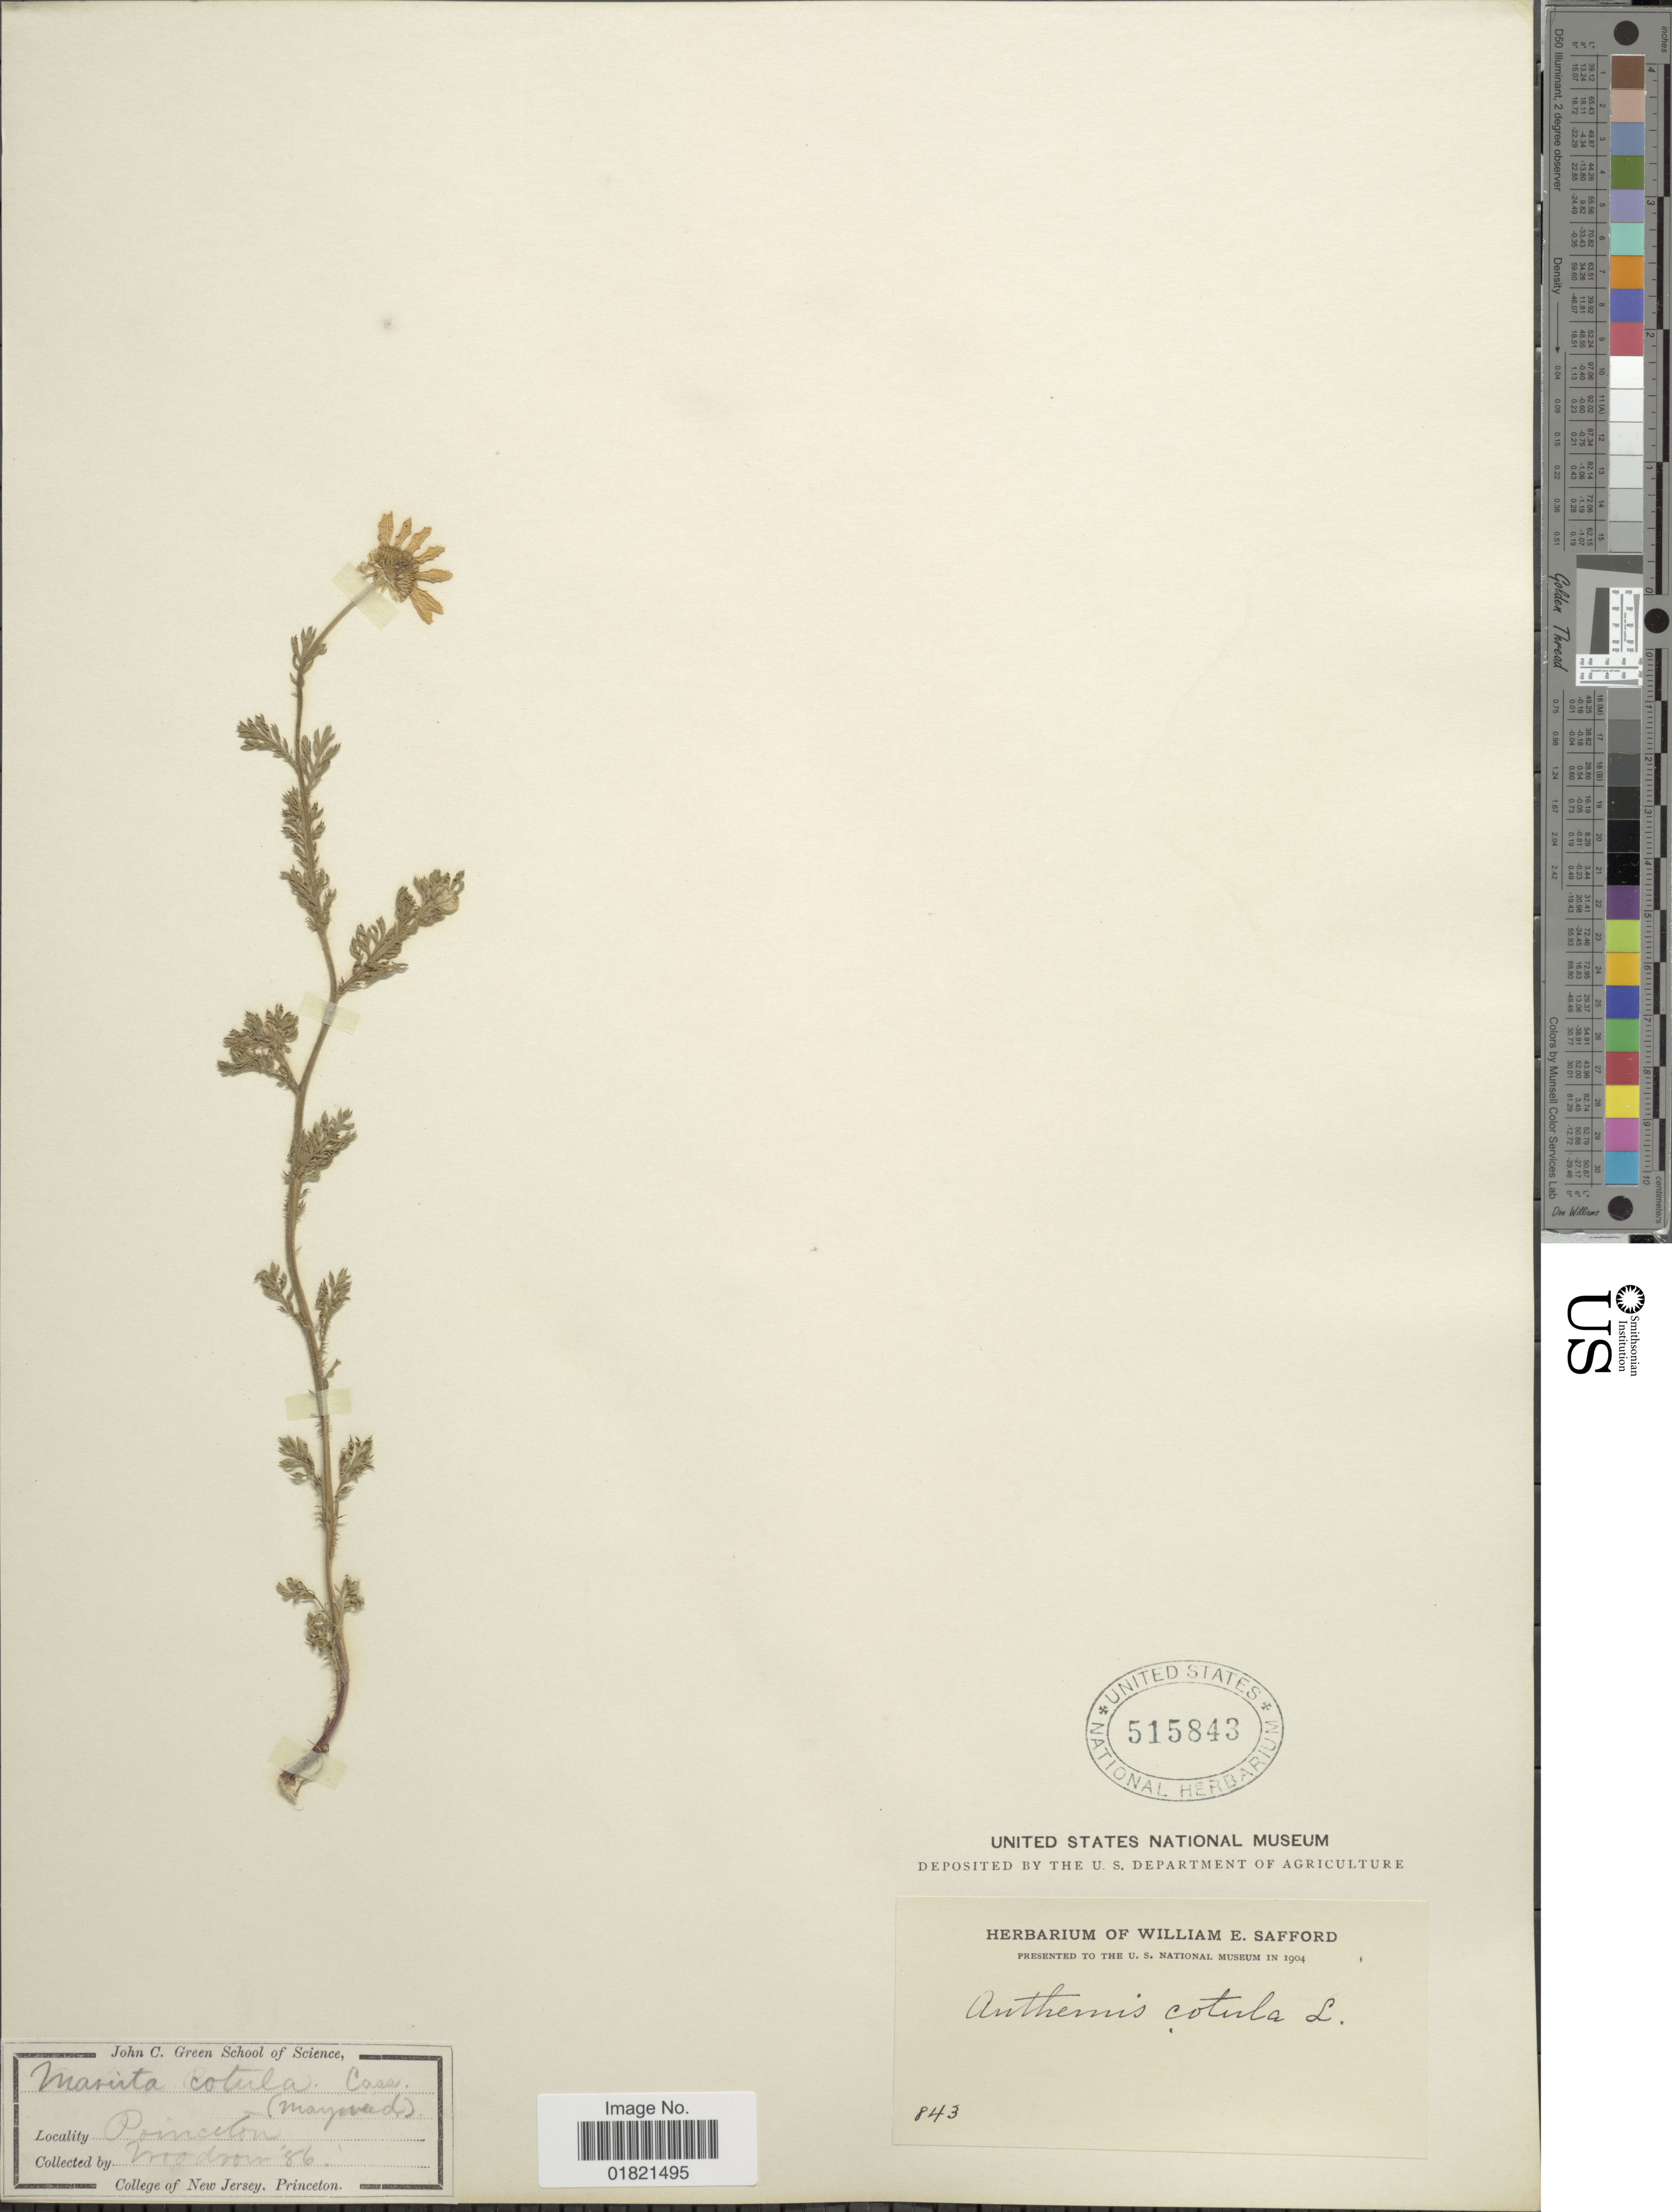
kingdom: Plantae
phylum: Tracheophyta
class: Magnoliopsida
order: Asterales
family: Asteraceae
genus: Anthemis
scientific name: Anthemis cotula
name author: L.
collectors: -- Woodson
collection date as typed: Transcribed d/m/y: //86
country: United States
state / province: New Jersey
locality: Princeton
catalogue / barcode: US 515843